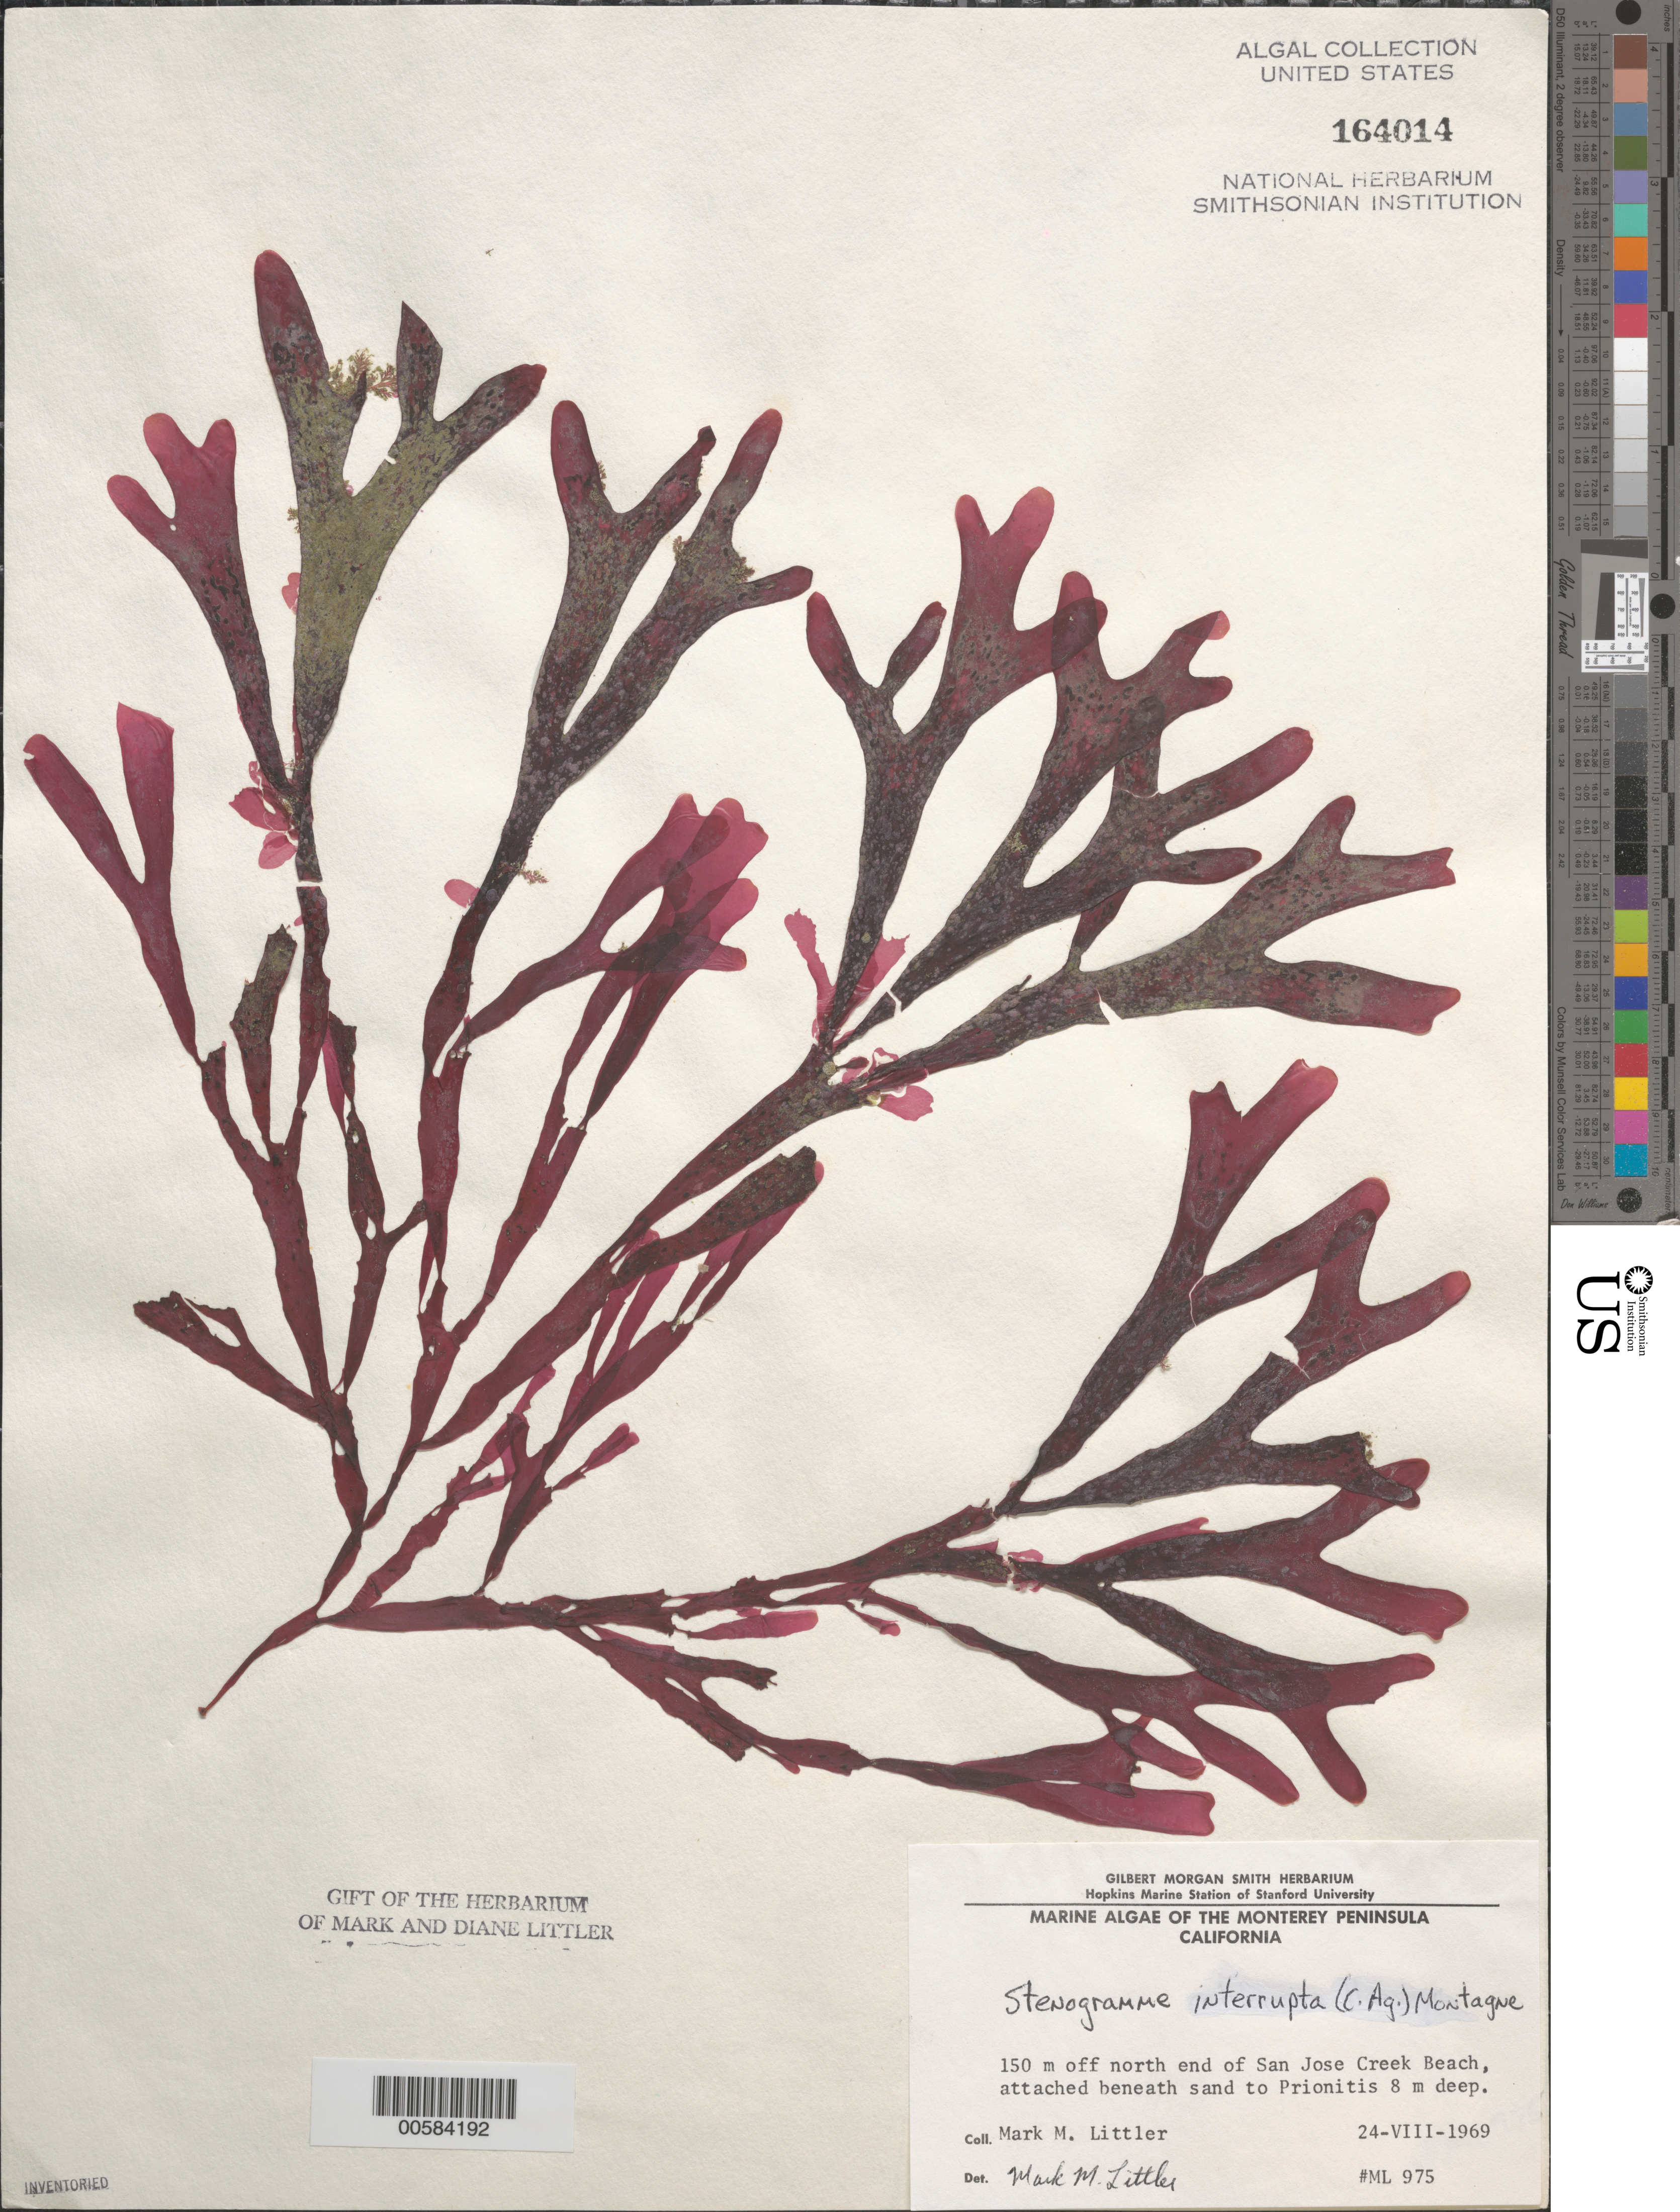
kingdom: Plantae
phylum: Rhodophyta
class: Florideophyceae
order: Gigartinales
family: Phyllophoraceae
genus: Stenogramma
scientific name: Stenogramma interruptum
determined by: Littler, M. M.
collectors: M. M. Littler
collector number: ML 975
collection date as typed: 24 Aug 1969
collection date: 1969-08-24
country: United States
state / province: California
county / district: Monterey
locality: San Jose Creek Beach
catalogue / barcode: US 164014